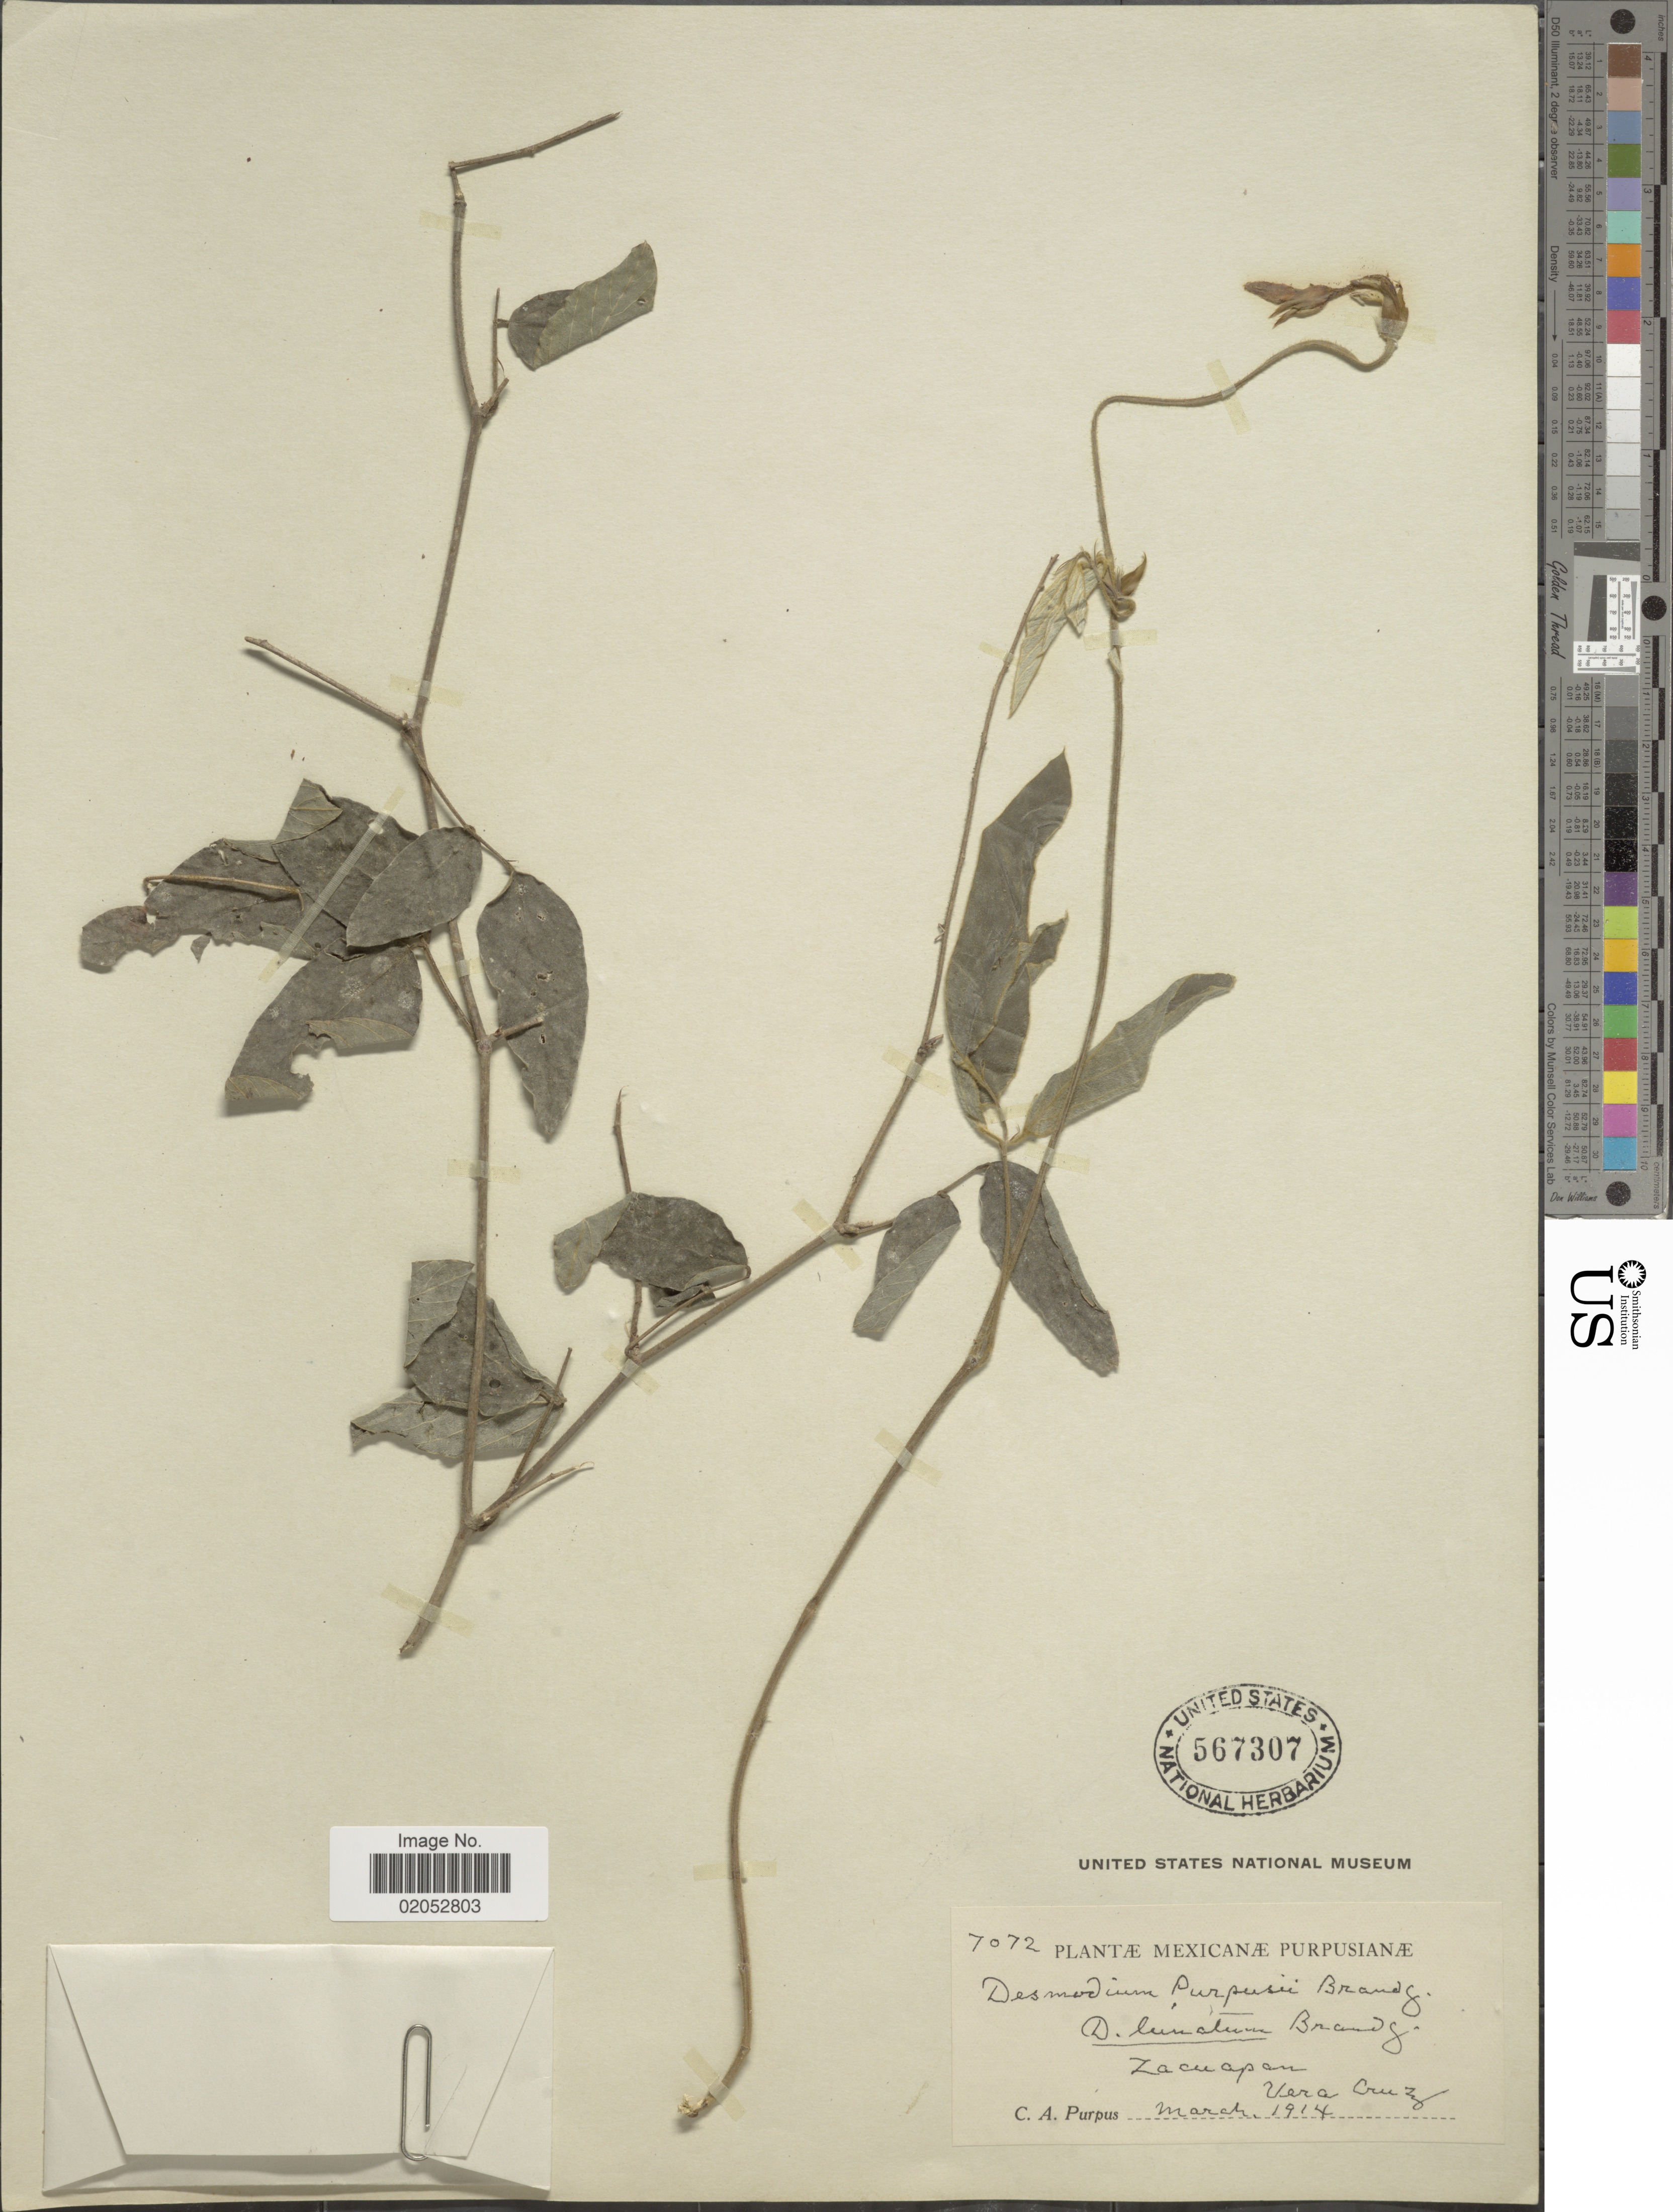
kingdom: Plantae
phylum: Tracheophyta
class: Magnoliopsida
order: Fabales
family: Fabaceae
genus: Desmodium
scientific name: Desmodium purpusii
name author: Brandegee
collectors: C. A. Purpus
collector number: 7072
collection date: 1914-03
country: Mexico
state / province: Veracruz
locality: Zacuapan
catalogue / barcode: US 567307